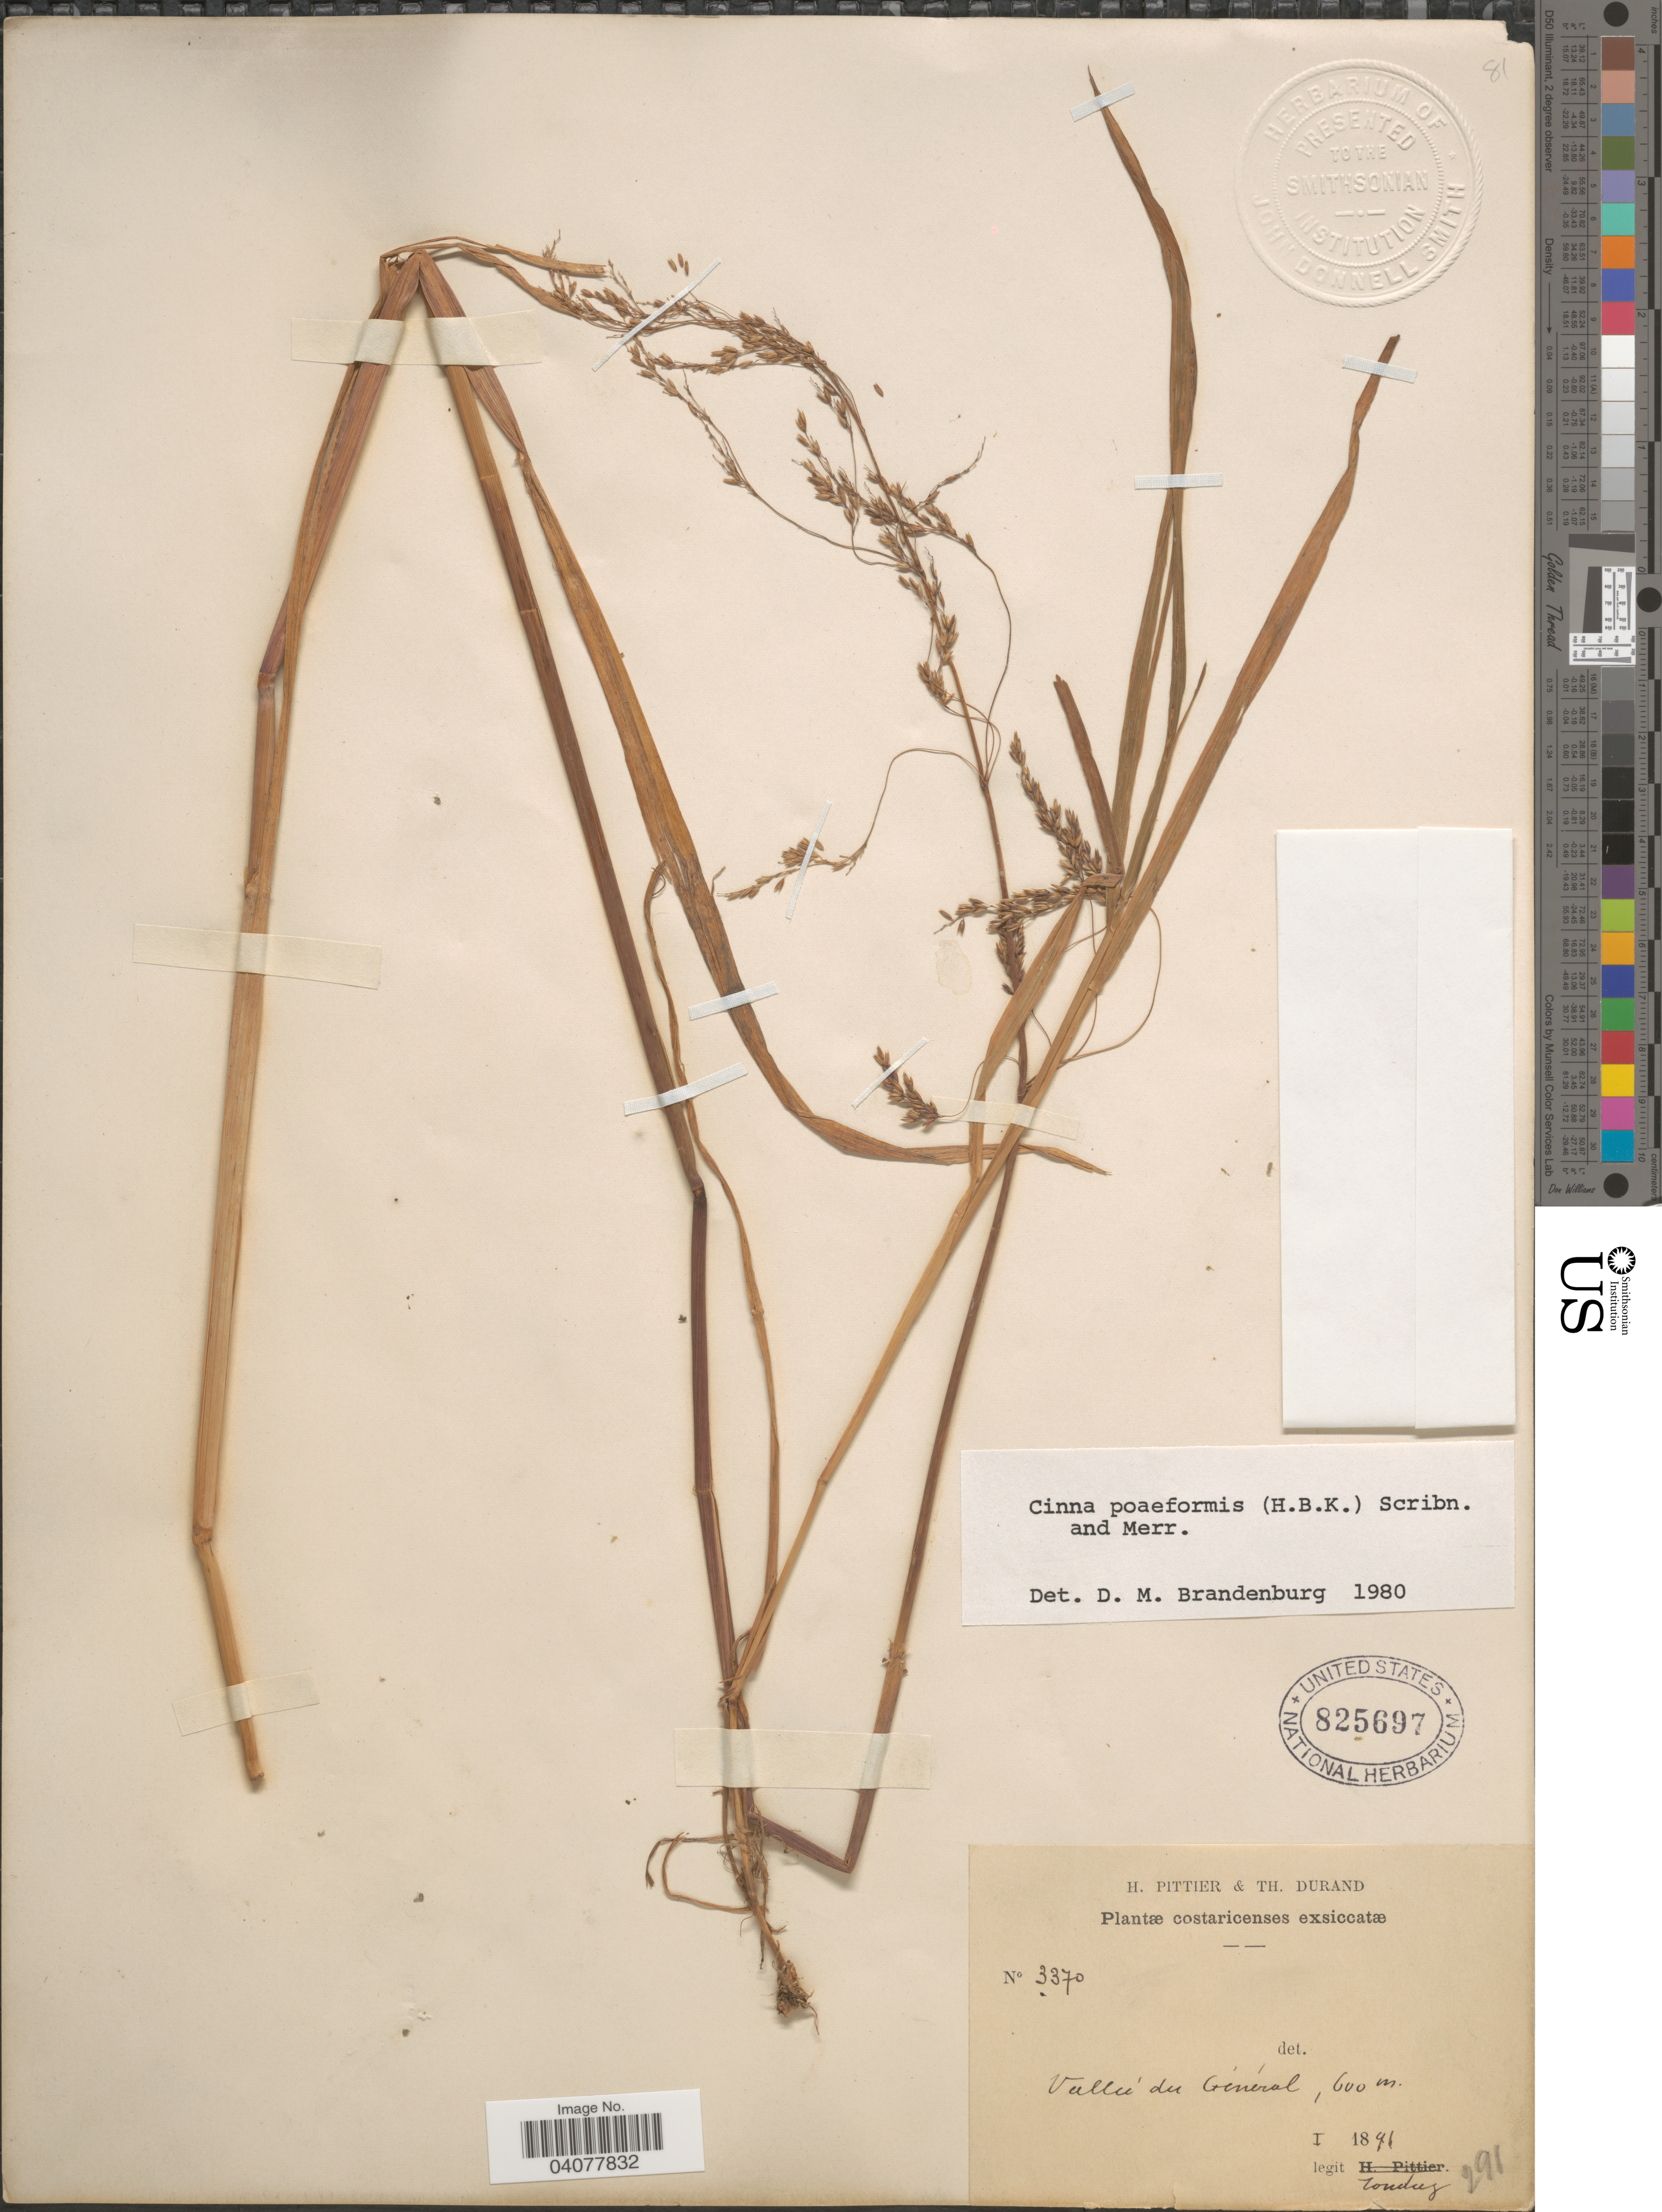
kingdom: Plantae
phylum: Tracheophyta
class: Liliopsida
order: Poales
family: Poaceae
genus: Cinna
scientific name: Cinna poiformis (Kunth) Scribn. & Merr.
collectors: Tonduz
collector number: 3370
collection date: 1891-01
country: Costa Rica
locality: Vallée du Genéral.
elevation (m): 600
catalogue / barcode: US 825697